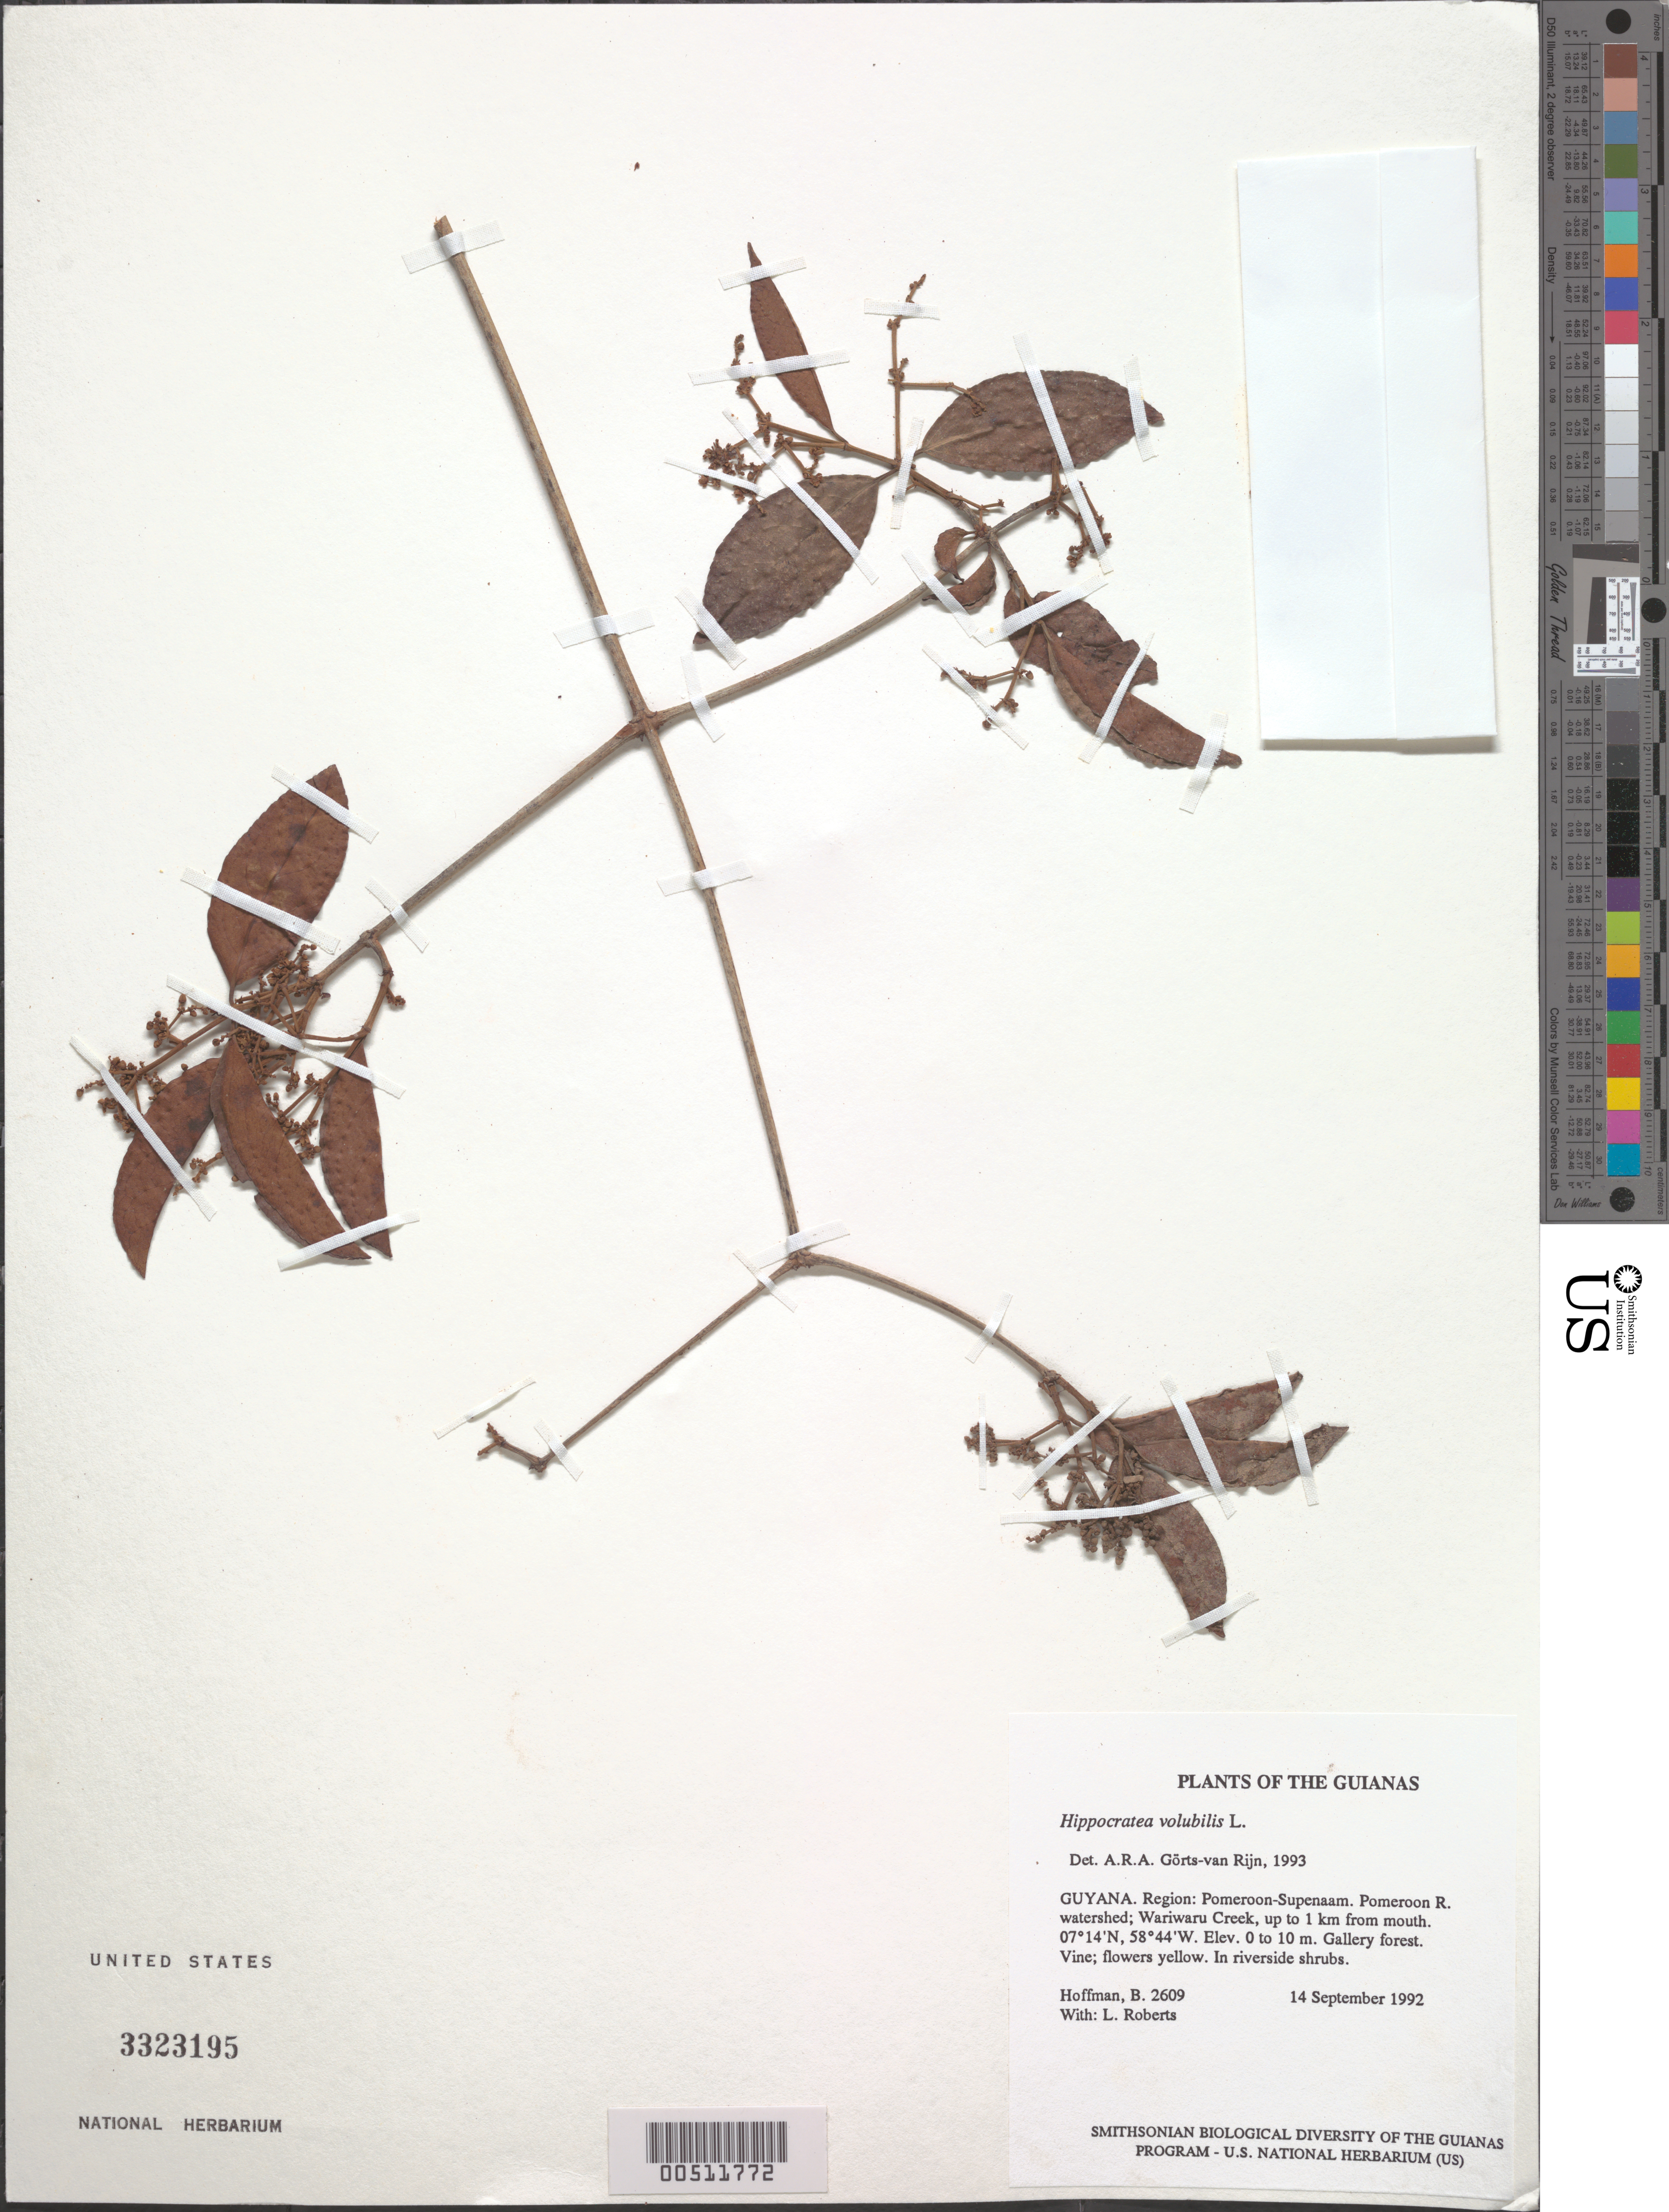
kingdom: Plantae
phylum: Tracheophyta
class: Magnoliopsida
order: Celastrales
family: Celastraceae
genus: Hippocratea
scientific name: Hippocratea volubilis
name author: L.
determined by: Görts-van Rijn, A. R. A.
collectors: B. Hoffman & L. Roberts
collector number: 2609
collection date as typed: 14 September 1992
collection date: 1992-09-14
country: Guyana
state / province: Pomeroon-Supenaam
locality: Pomeroon River watershed; Wariwaru Creek, 0-1 km from mouth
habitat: Gallery forest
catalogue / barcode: US 3323195